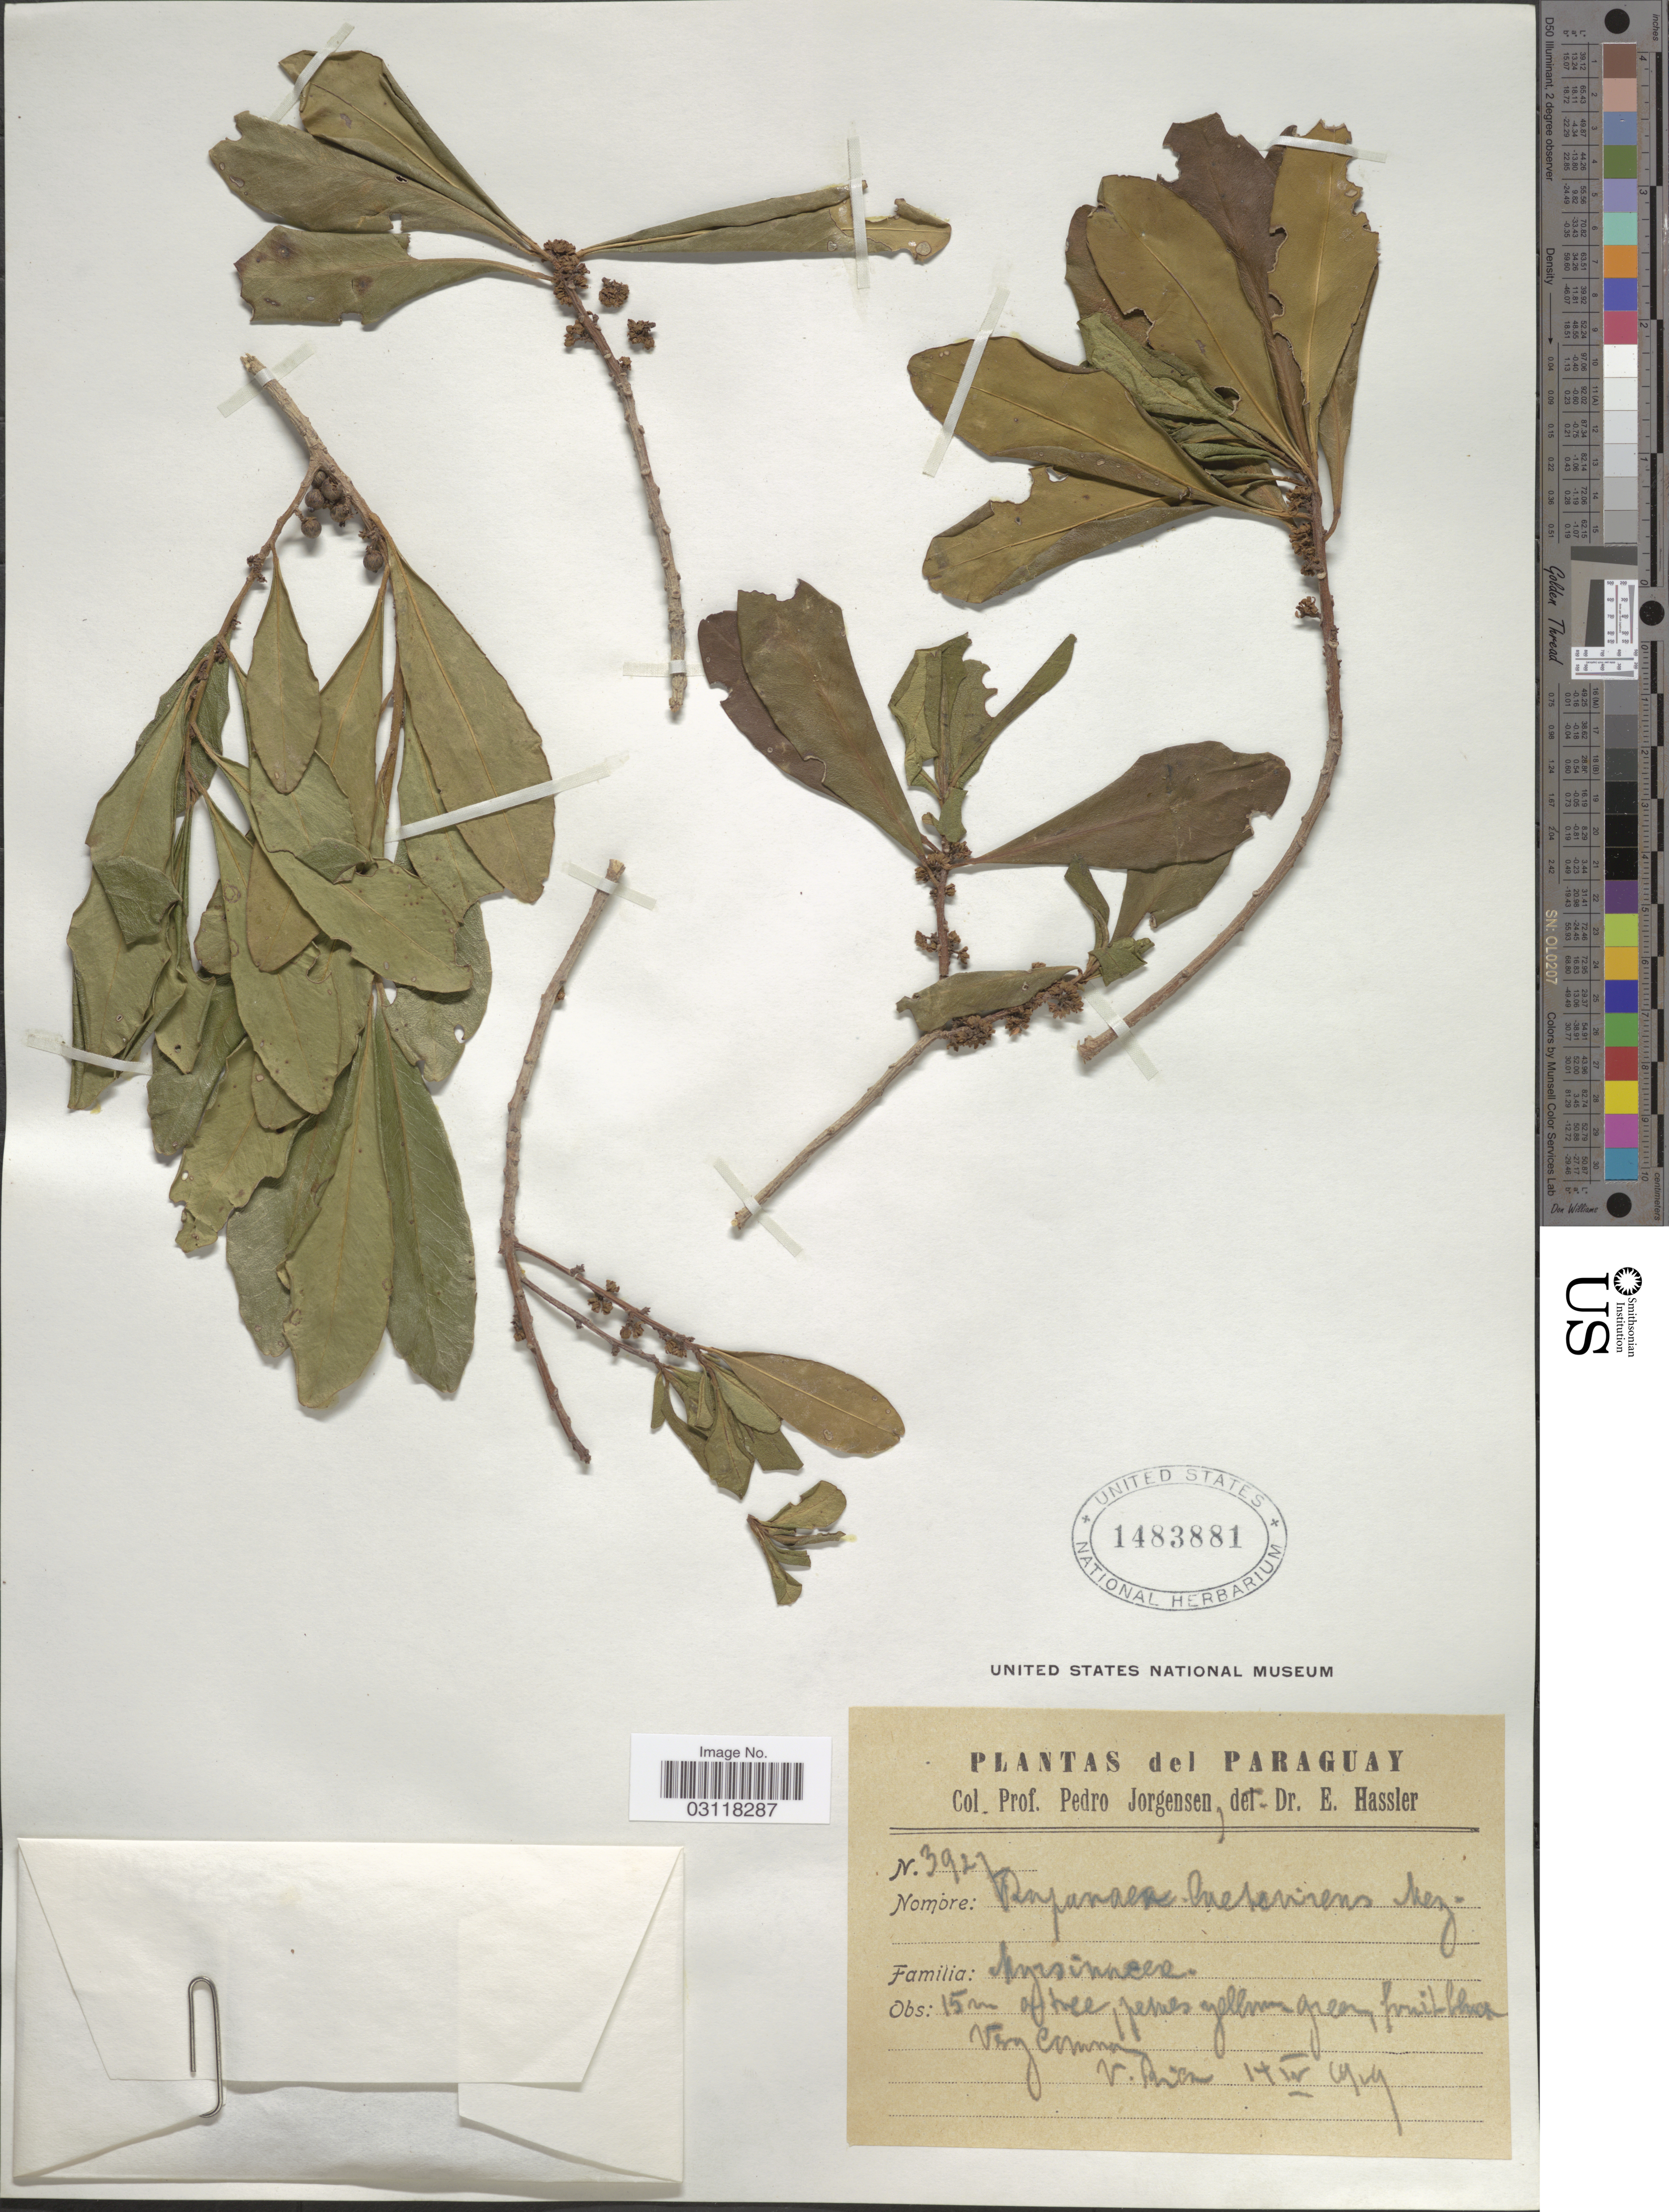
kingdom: Plantae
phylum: Tracheophyta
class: Magnoliopsida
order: Ericales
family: Primulaceae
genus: Rapanea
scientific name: Rapanea laetevirens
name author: Mez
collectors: P. Jörgensen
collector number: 3927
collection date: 1929-04-14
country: Paraguay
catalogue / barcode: US 1483881